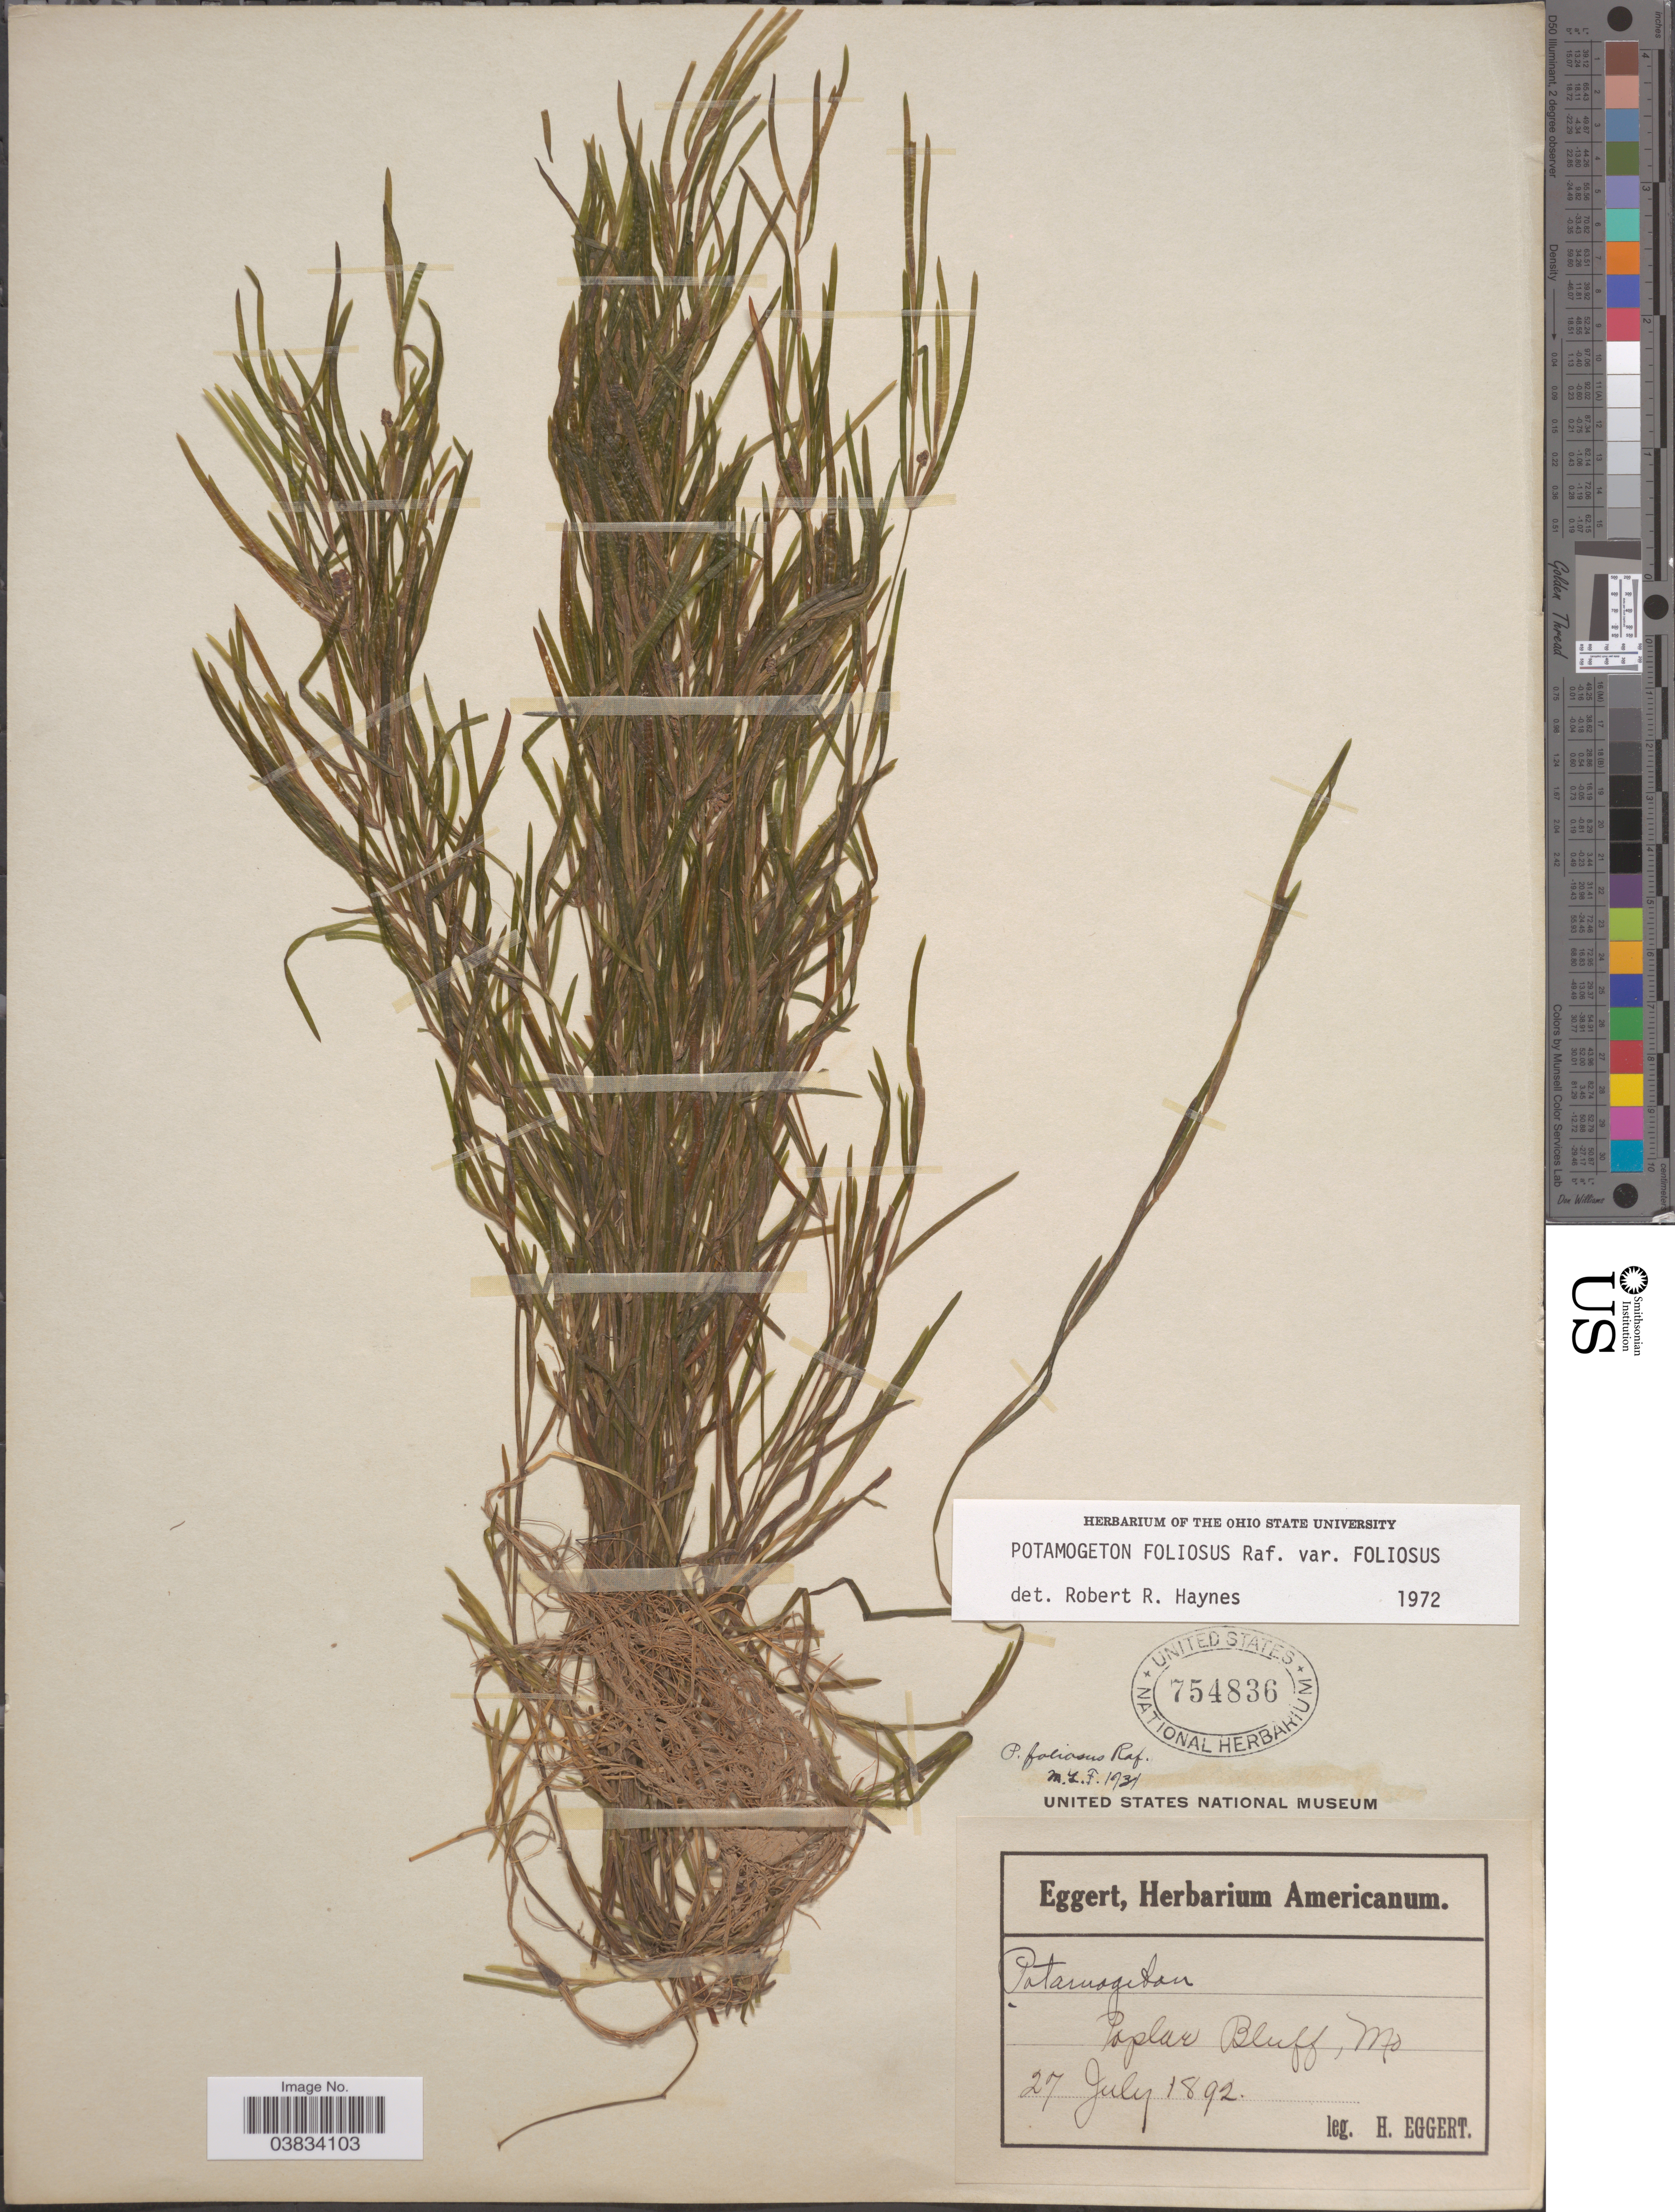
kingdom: Plantae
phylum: Tracheophyta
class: Liliopsida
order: Alismatales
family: Potamogetonaceae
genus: Potamogeton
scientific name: Potamogeton foliosus var. foliosus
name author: Raf.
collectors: H. Eggert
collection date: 1892-07-27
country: United States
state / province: Missouri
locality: Poplar Bluff.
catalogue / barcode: US 754836